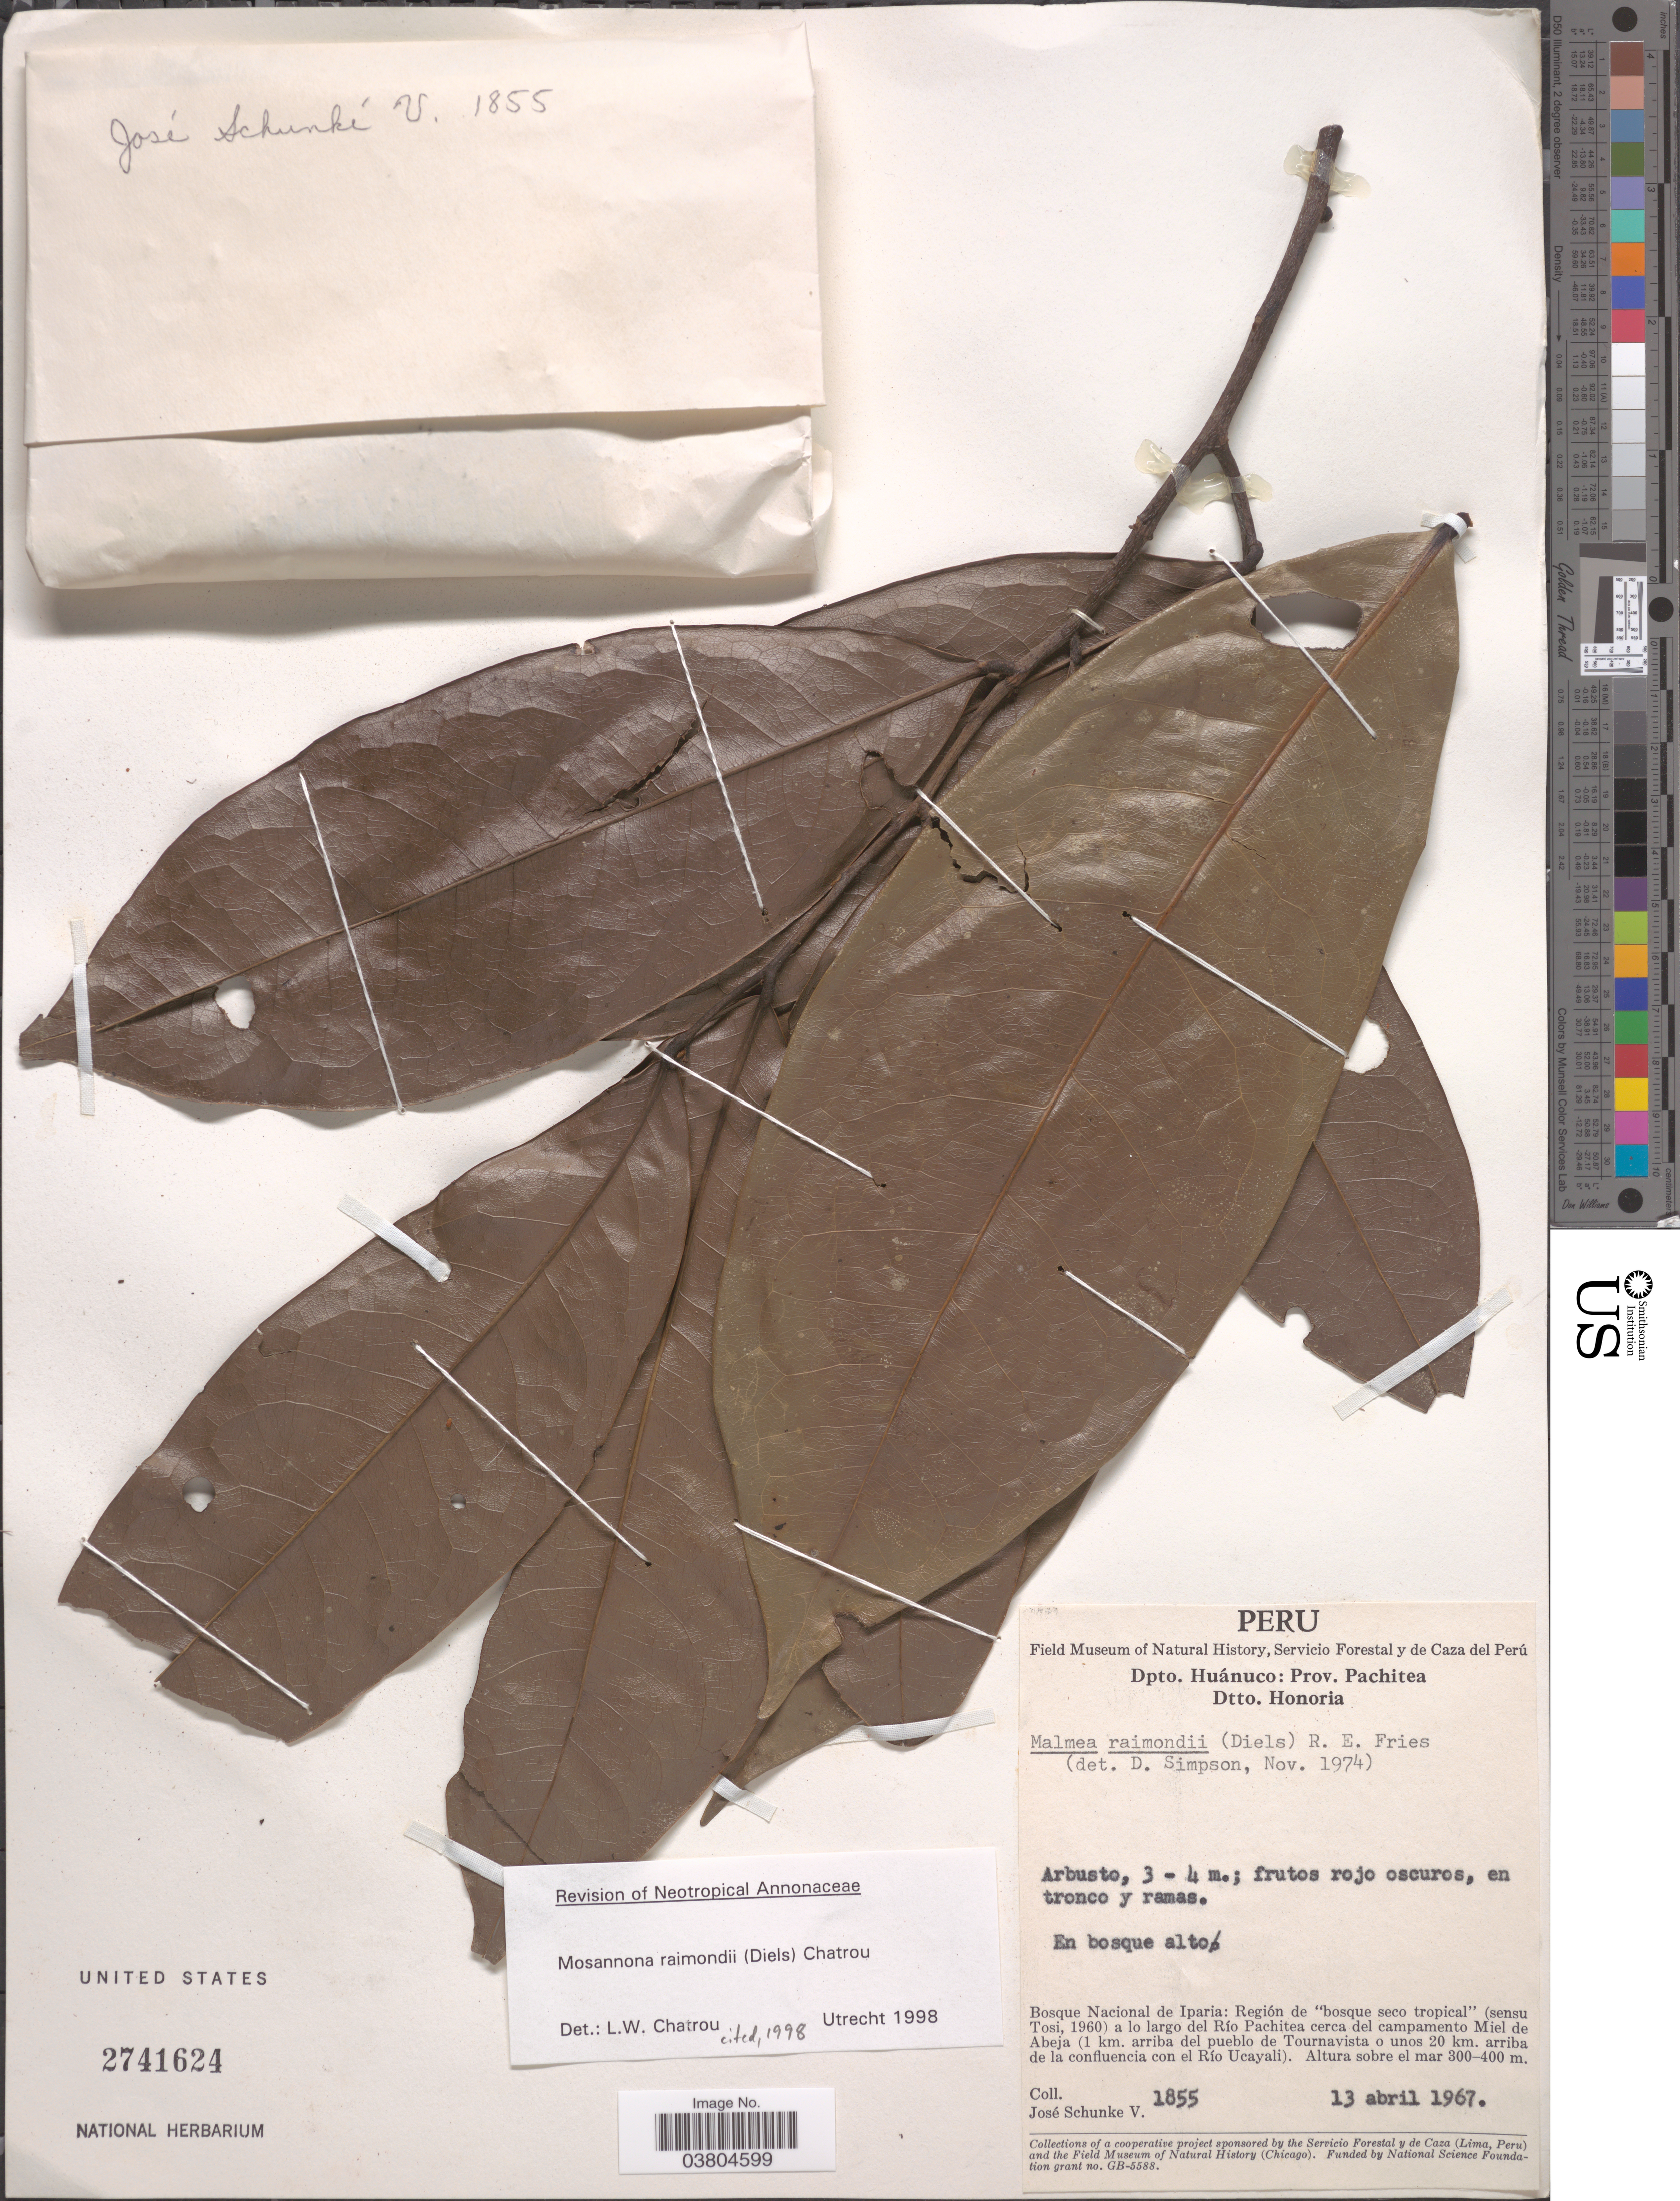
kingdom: Plantae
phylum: Tracheophyta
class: Magnoliopsida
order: Magnoliales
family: Annonaceae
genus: Mosannona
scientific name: Mosannona raimondii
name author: (Diels) Chatrou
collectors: J. Schunke Vigo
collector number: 1855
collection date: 1967-04-13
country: Peru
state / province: Huánuco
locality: Dpto. Huánuco: Prov. Pachitea. Dtto. Honoria. Bosque Nacional de Iparía: Región de "bosque seco tropical" (sensu Tosi, 1960) a lo largo del Río Pachitea cerca del campamento Miel de Abeja (1 km. arriba del pueblo de Tournavista o unos 20 km. arriba de la confluencia con el Río Ucayali).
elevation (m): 300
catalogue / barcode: US 2741624